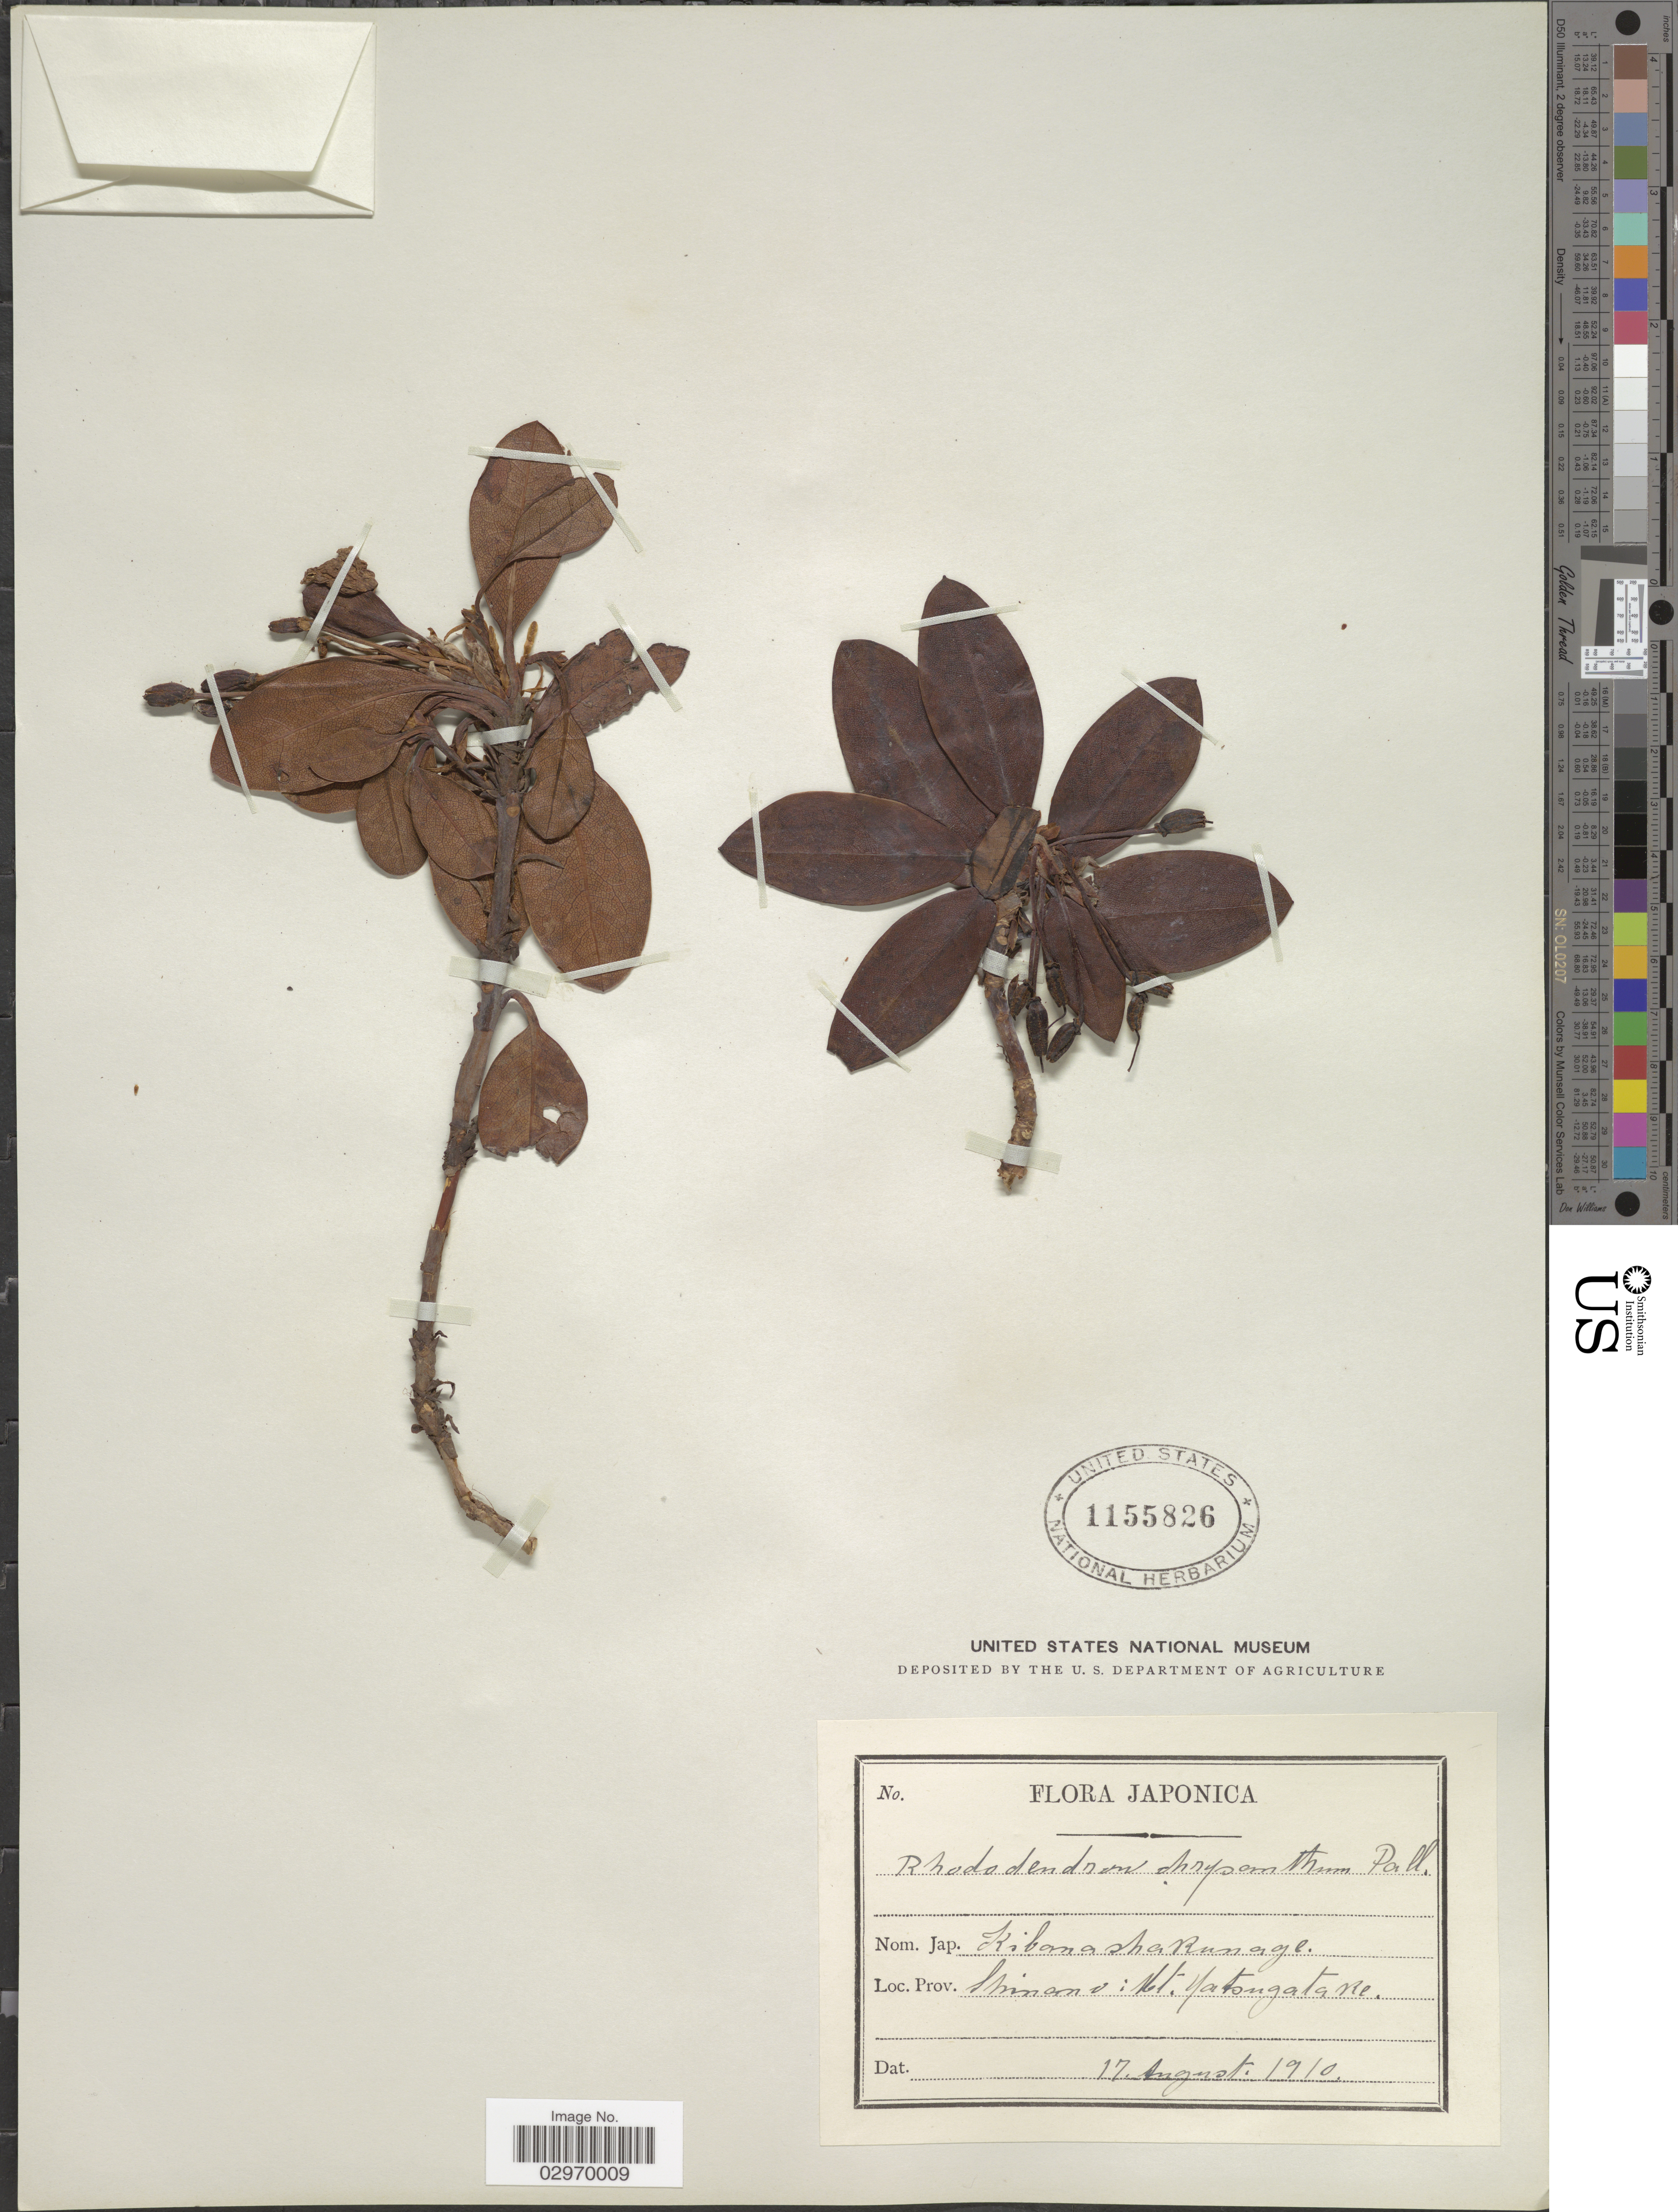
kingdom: Plantae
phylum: Tracheophyta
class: Magnoliopsida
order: Ericales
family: Ericaceae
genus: Rhododendron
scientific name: Rhododendron chrysanthum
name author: Pall.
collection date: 1910-08-17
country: Japan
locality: Shimano, Mt. Yatsugatake.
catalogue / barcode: US 1155826